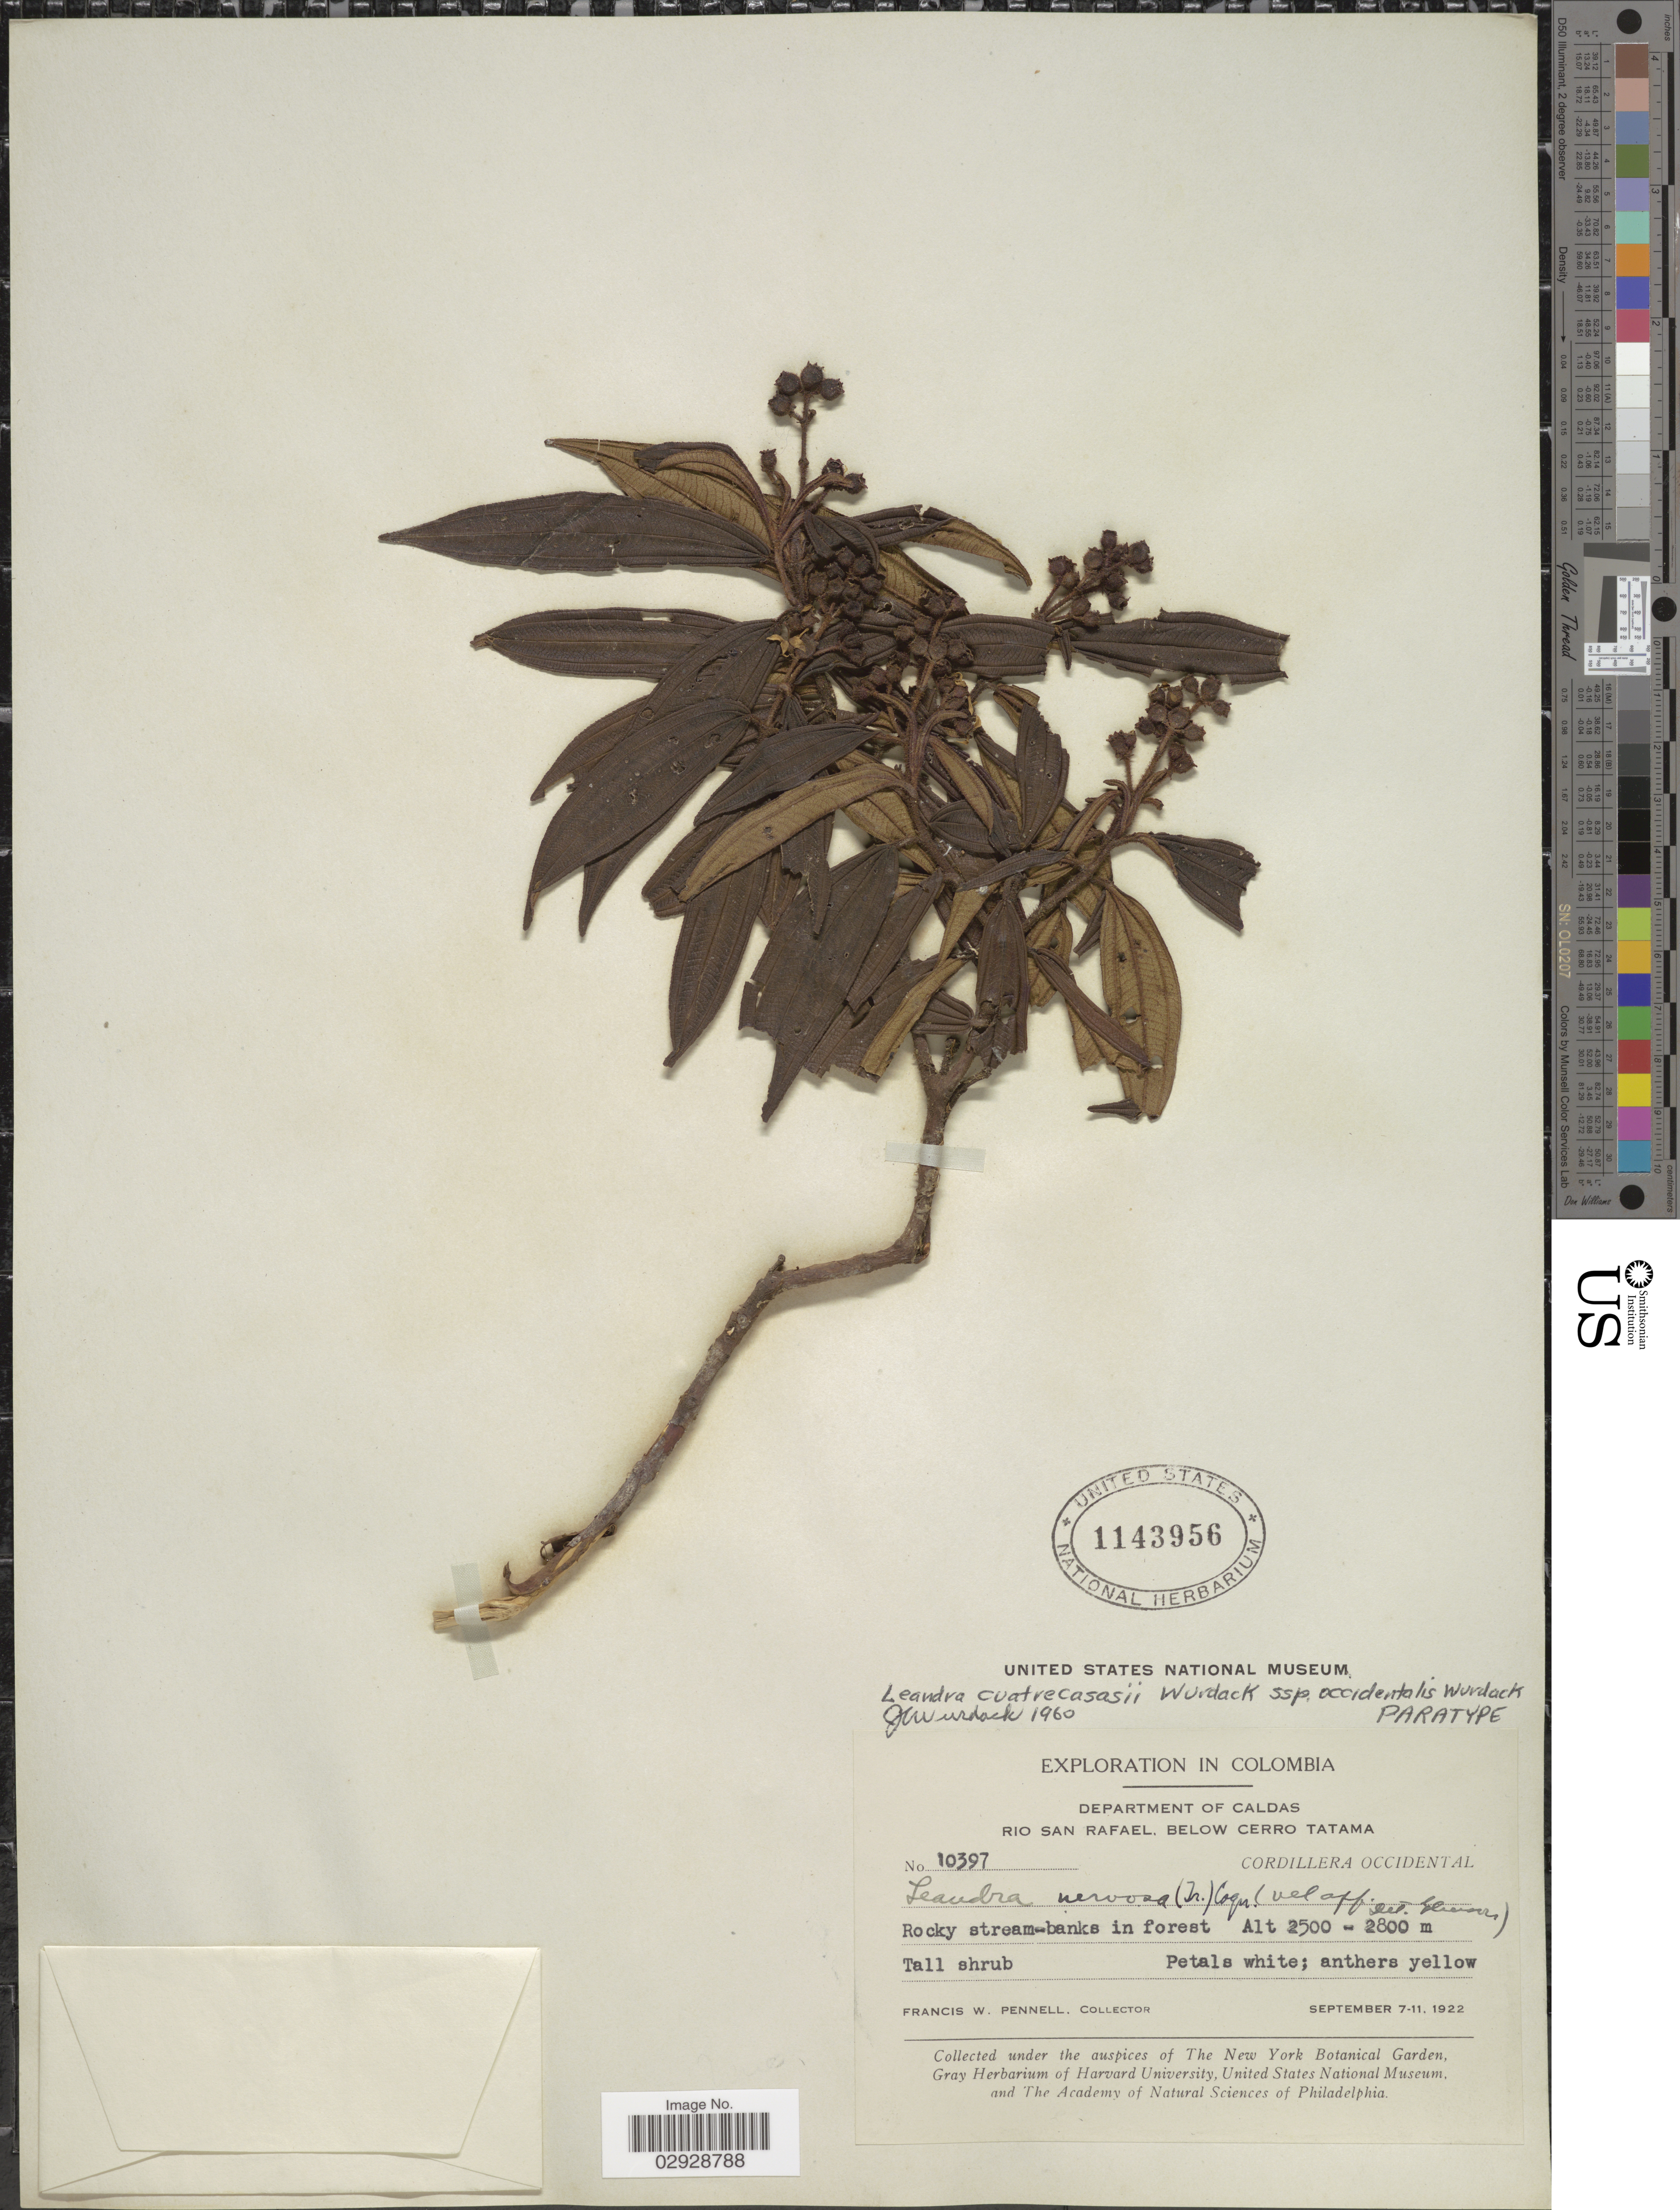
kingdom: Plantae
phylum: Tracheophyta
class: Magnoliopsida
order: Myrtales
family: Melastomataceae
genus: Leandra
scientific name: Leandra cuatrecasasii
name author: Wurdack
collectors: F. W. Pennell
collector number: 10397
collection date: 1922-09-07/1922-09-11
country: Colombia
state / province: Caldas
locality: Department of Caldas. Rio San Rafael, Below Cerro Tatama. Cordillera Occidental.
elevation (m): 2500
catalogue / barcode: US 1143956